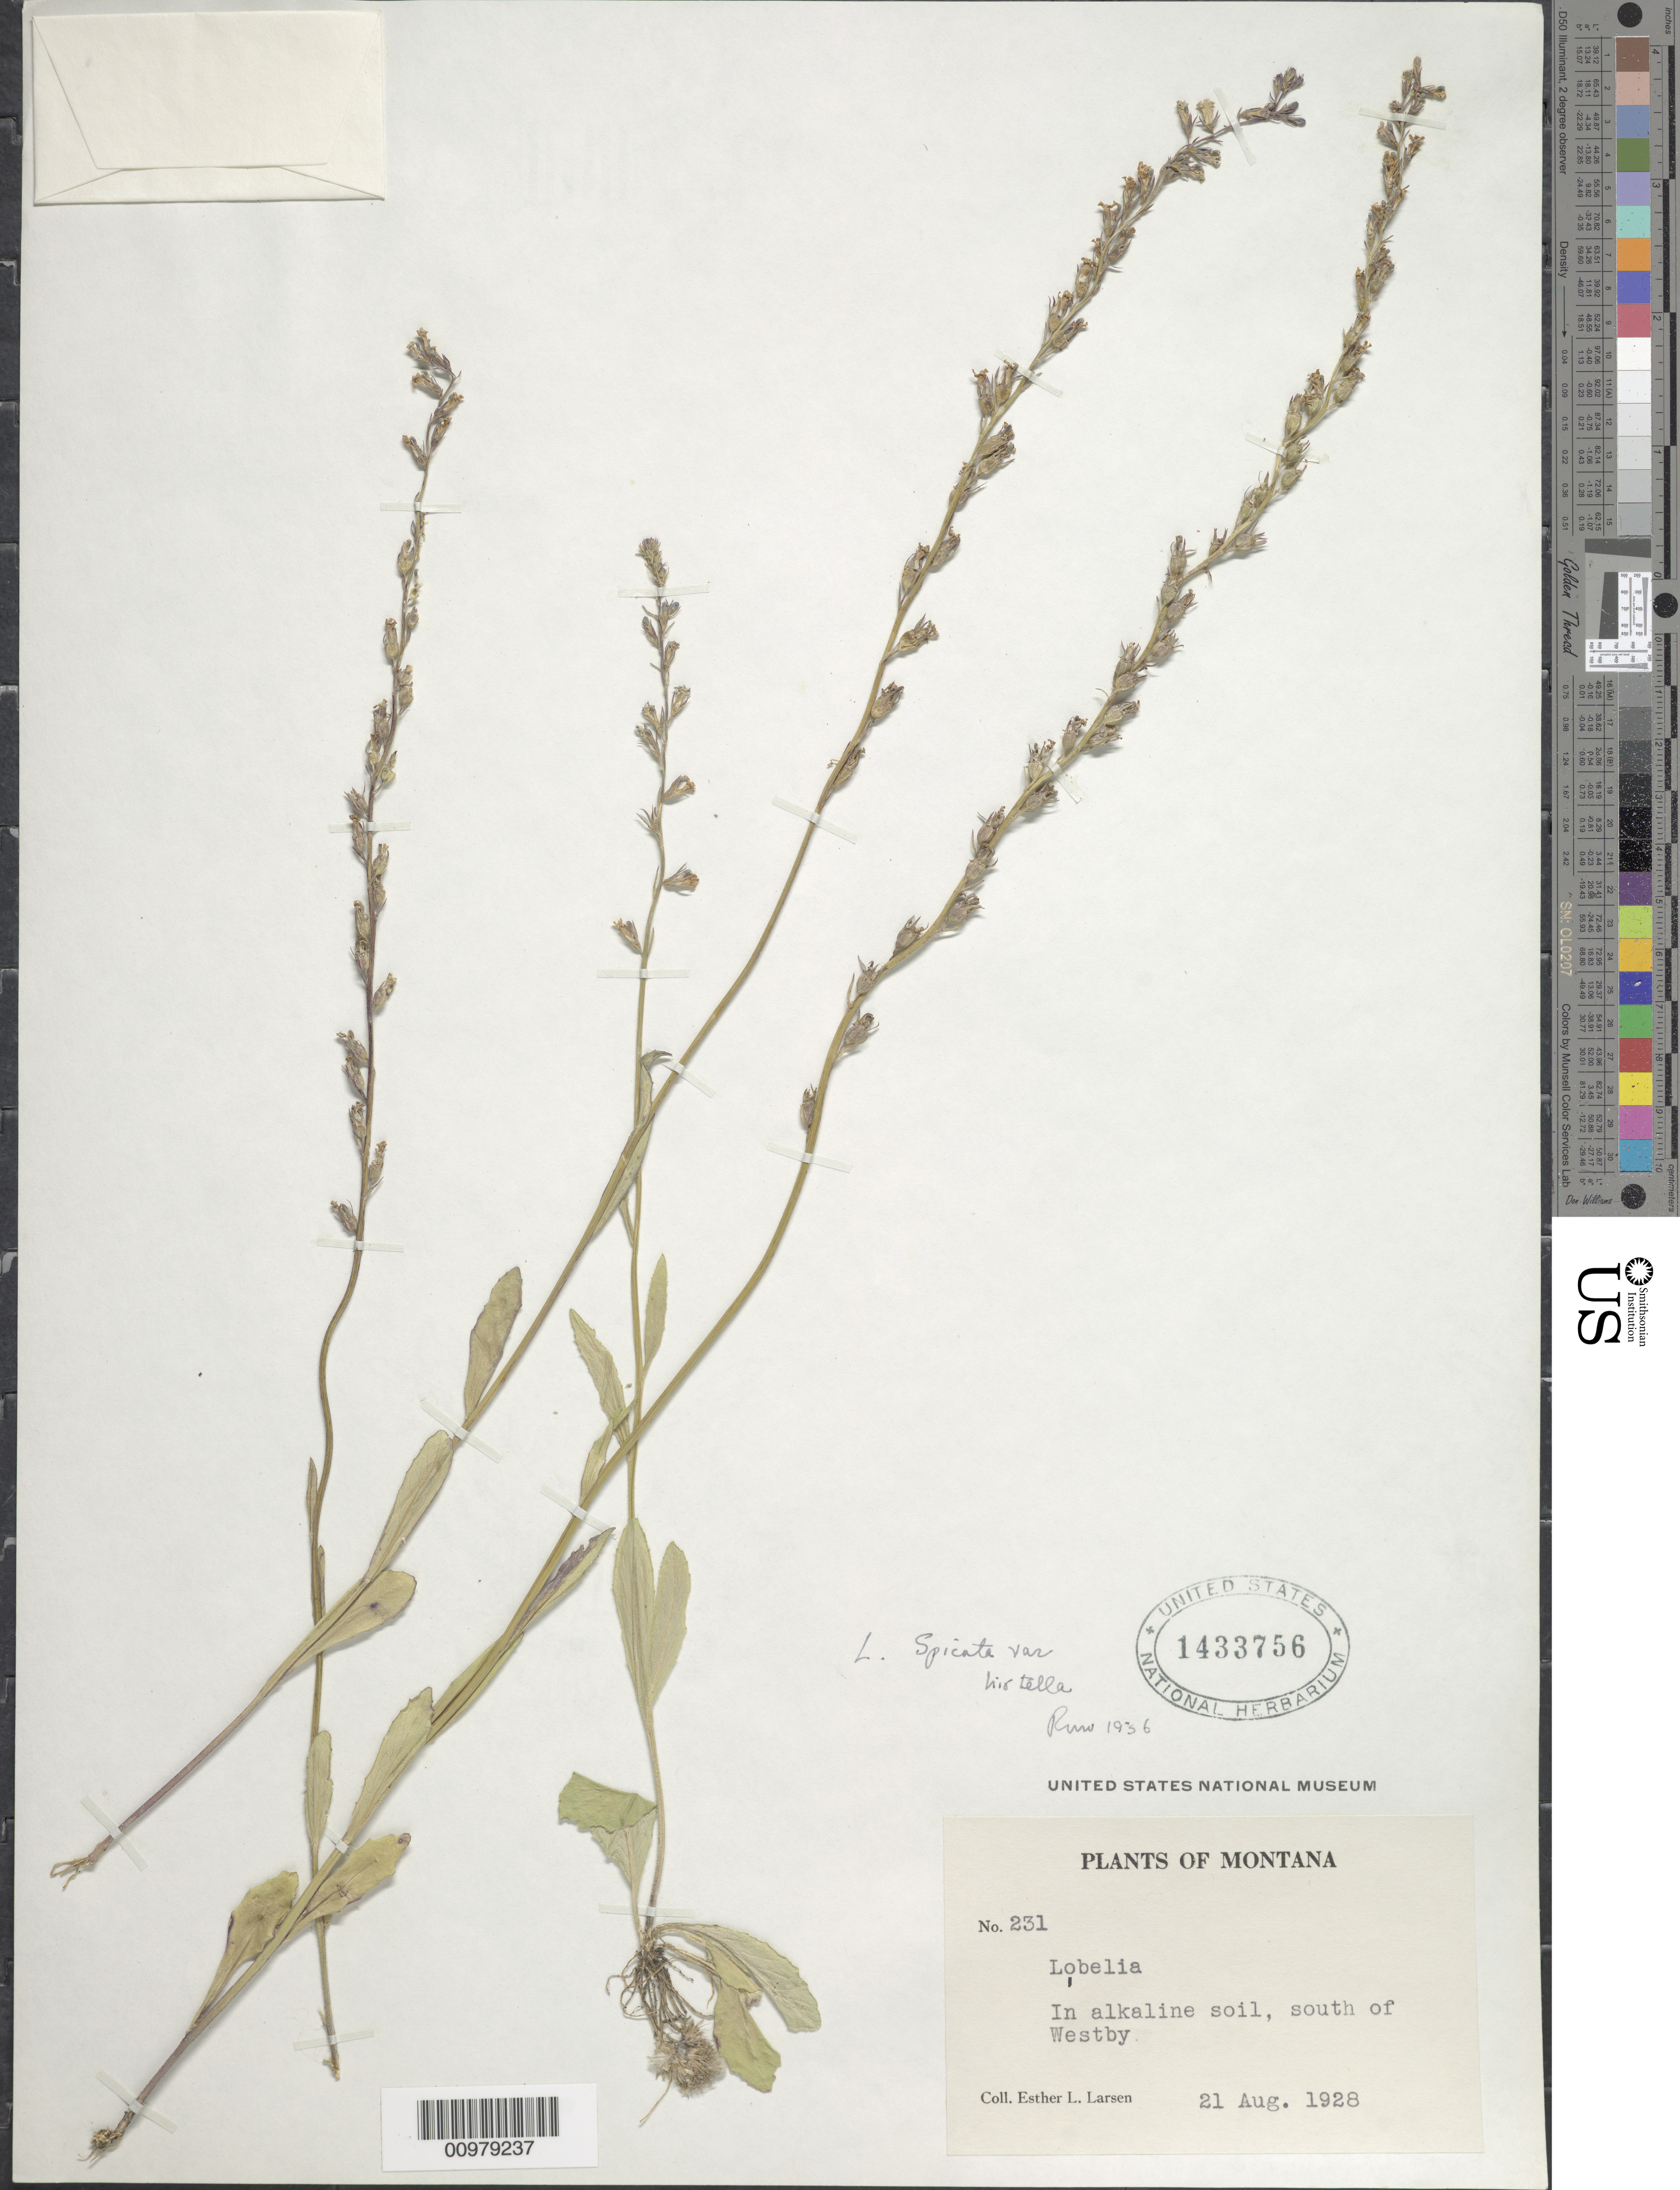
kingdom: Plantae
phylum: Tracheophyta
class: Magnoliopsida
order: Asterales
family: Campanulaceae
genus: Lobelia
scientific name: Lobelia spicata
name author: Lam.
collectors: E. Larsen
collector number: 231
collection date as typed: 21 Aug. 1928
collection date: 1928-08-21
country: United States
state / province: Montana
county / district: Sheridan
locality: south of Westby.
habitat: in alkaline soil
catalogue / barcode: US 1433756